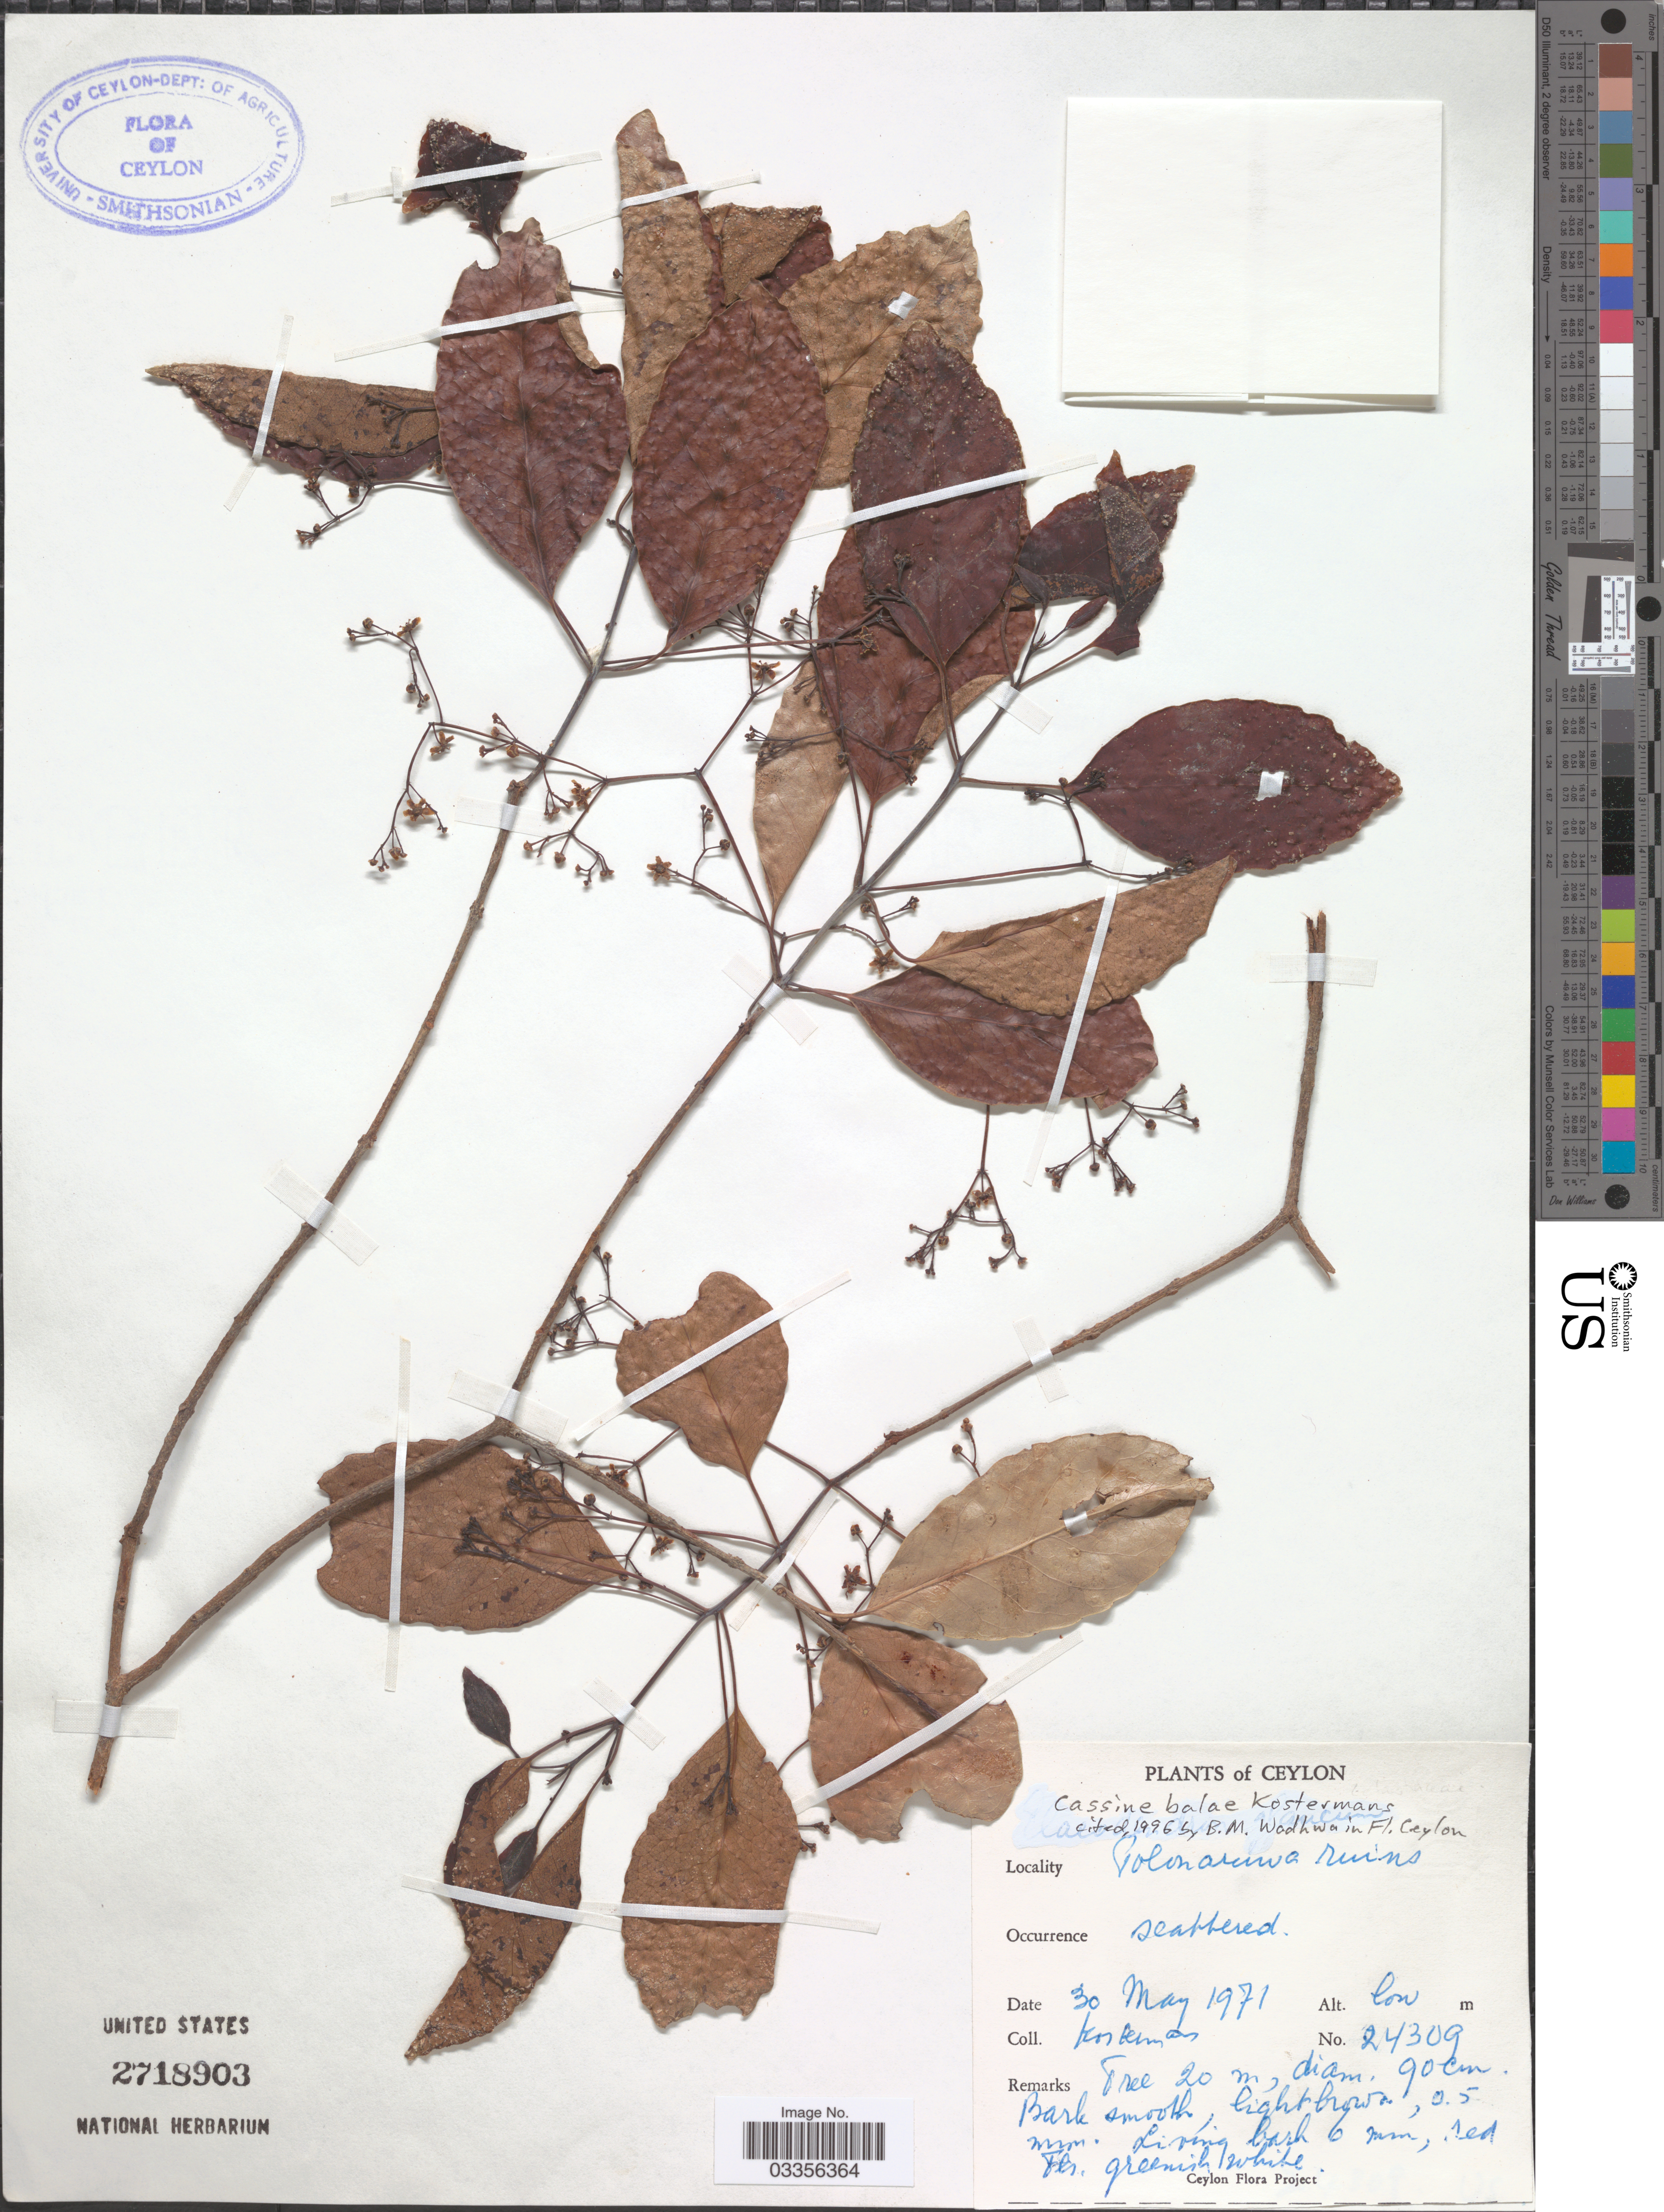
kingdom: Plantae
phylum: Tracheophyta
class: Magnoliopsida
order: Celastrales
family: Celastraceae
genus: Cassine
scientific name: Cassine balae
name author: Kosterm.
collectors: Kostermans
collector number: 24309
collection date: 1971-05-30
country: Sri Lanka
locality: Ceylon. Polonaruwa ruins.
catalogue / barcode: US 2718903